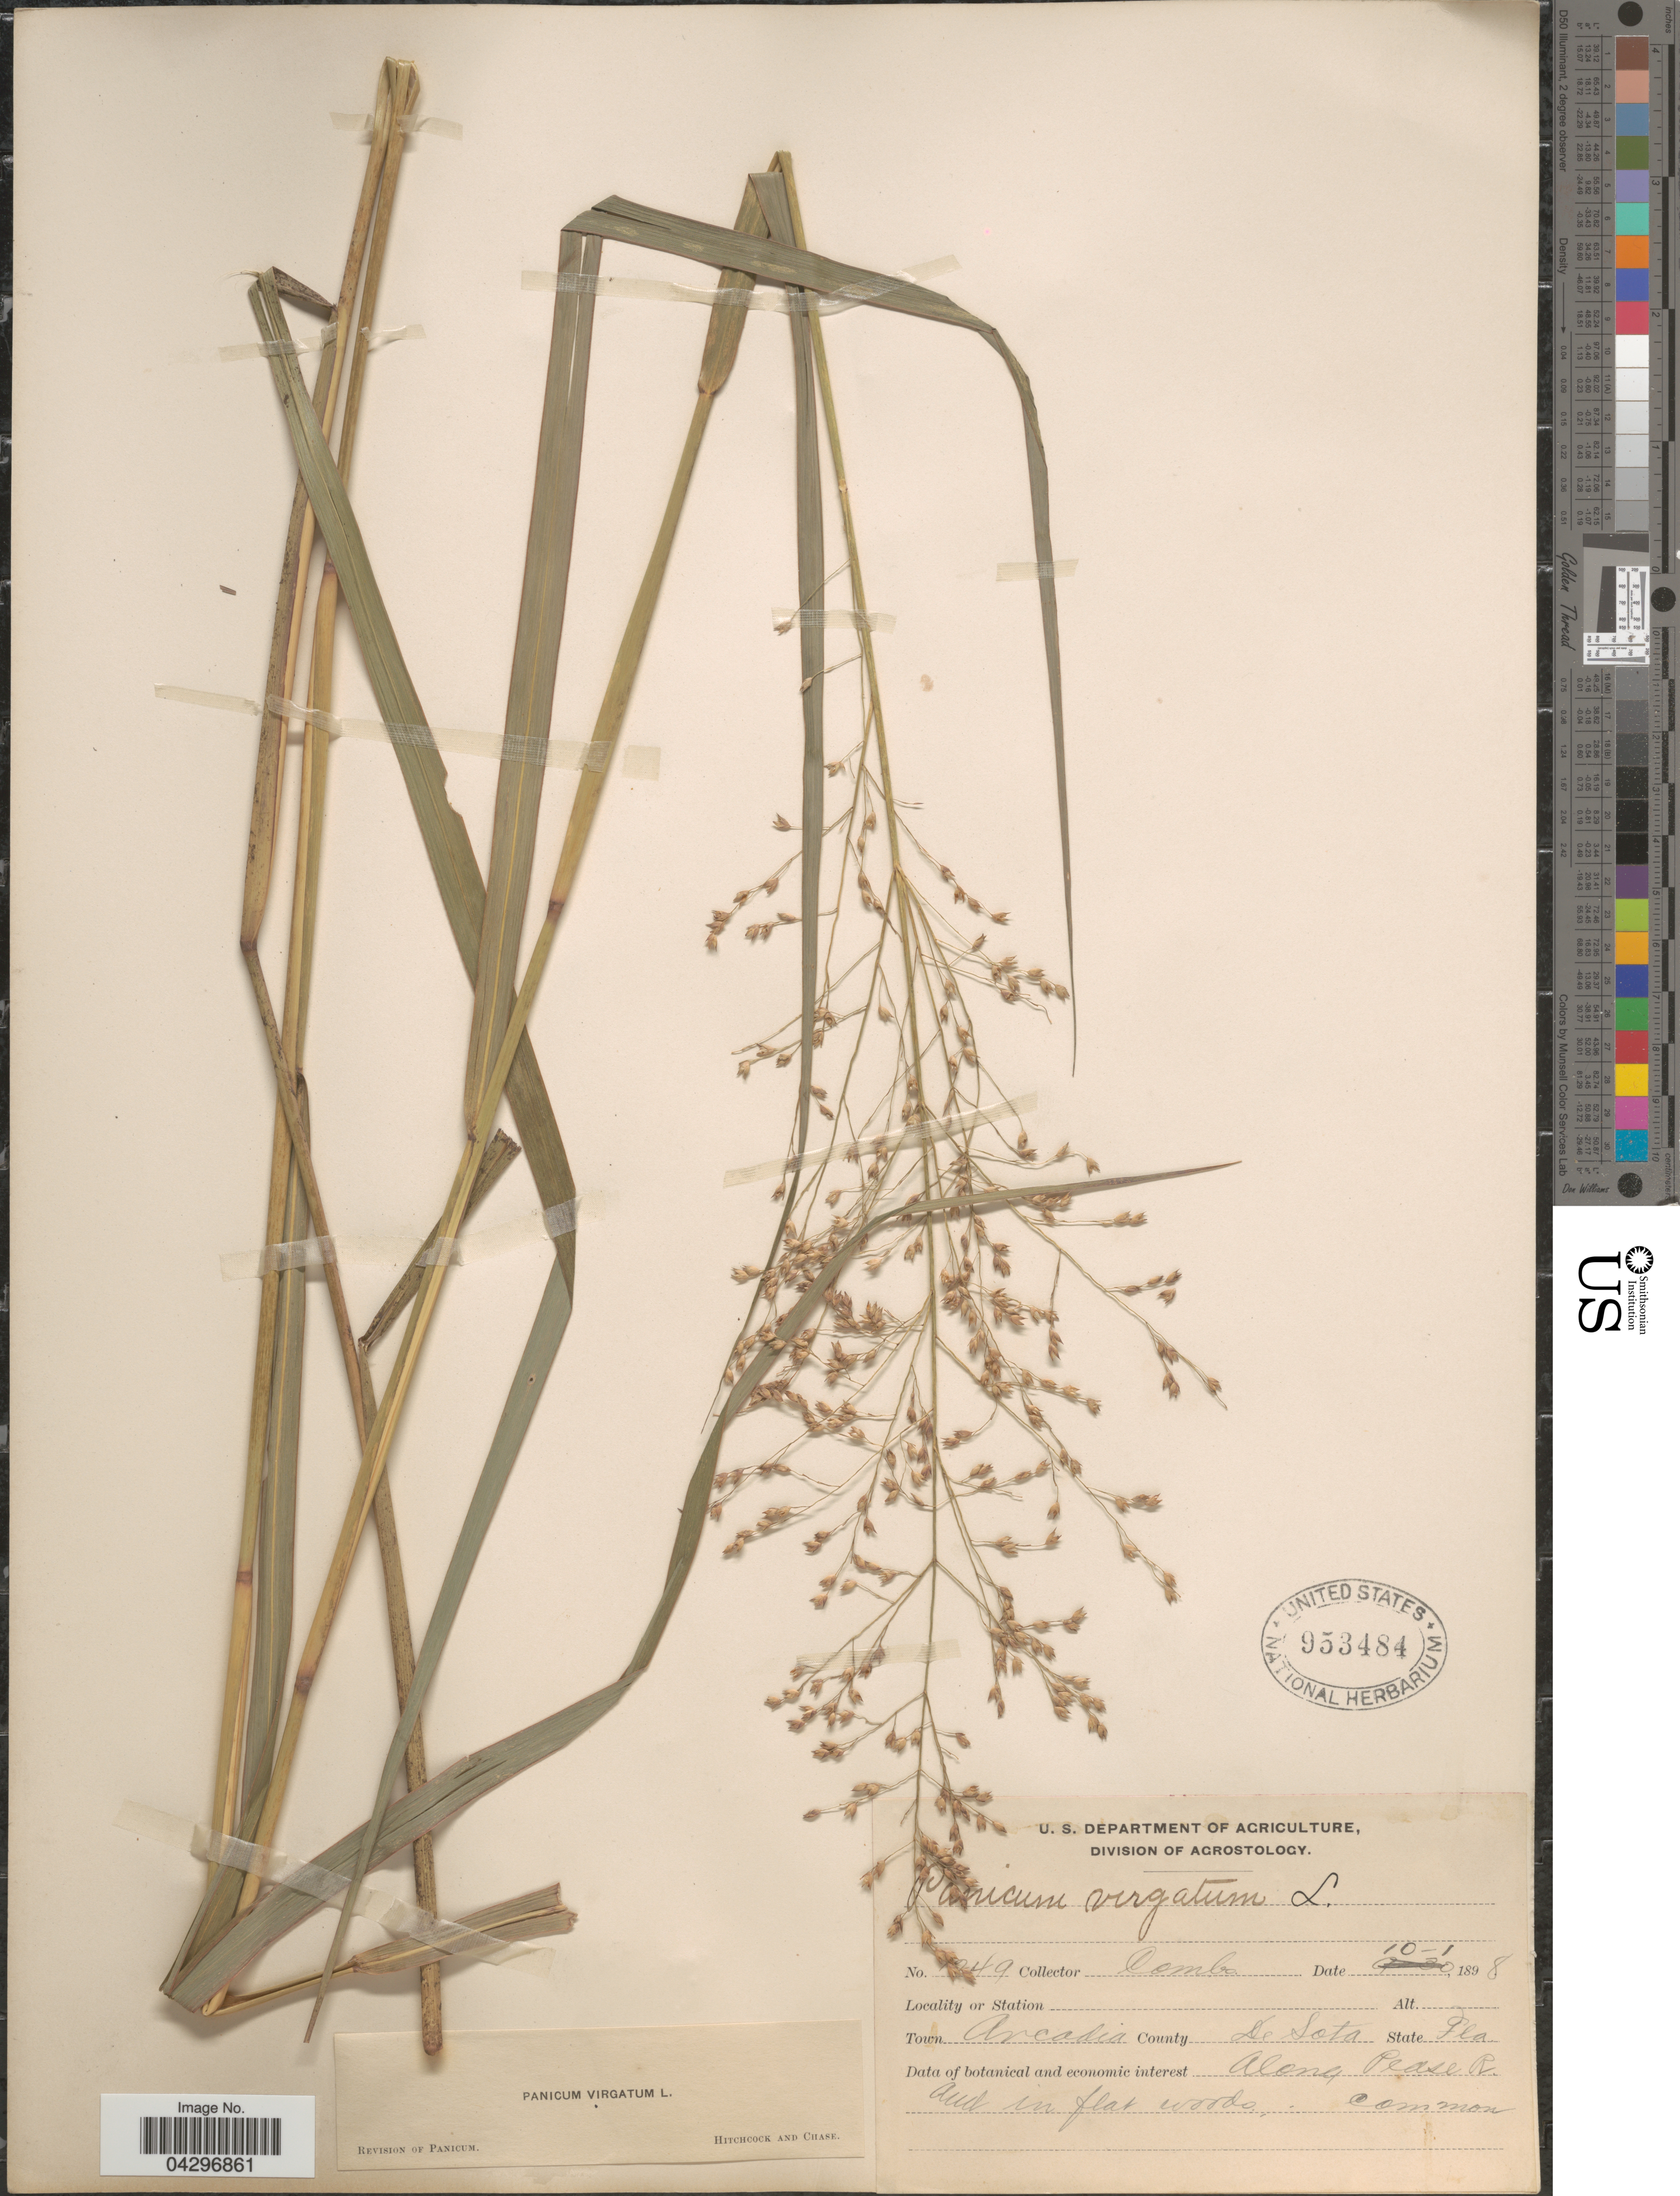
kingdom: Plantae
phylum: Tracheophyta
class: Liliopsida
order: Poales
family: Poaceae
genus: Panicum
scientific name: Panicum virgatum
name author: L.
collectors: -. Combs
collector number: !49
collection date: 1898-10-01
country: United States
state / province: Florida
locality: Town Arcadia. County De Sota. Along Pease R.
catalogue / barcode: US 953484